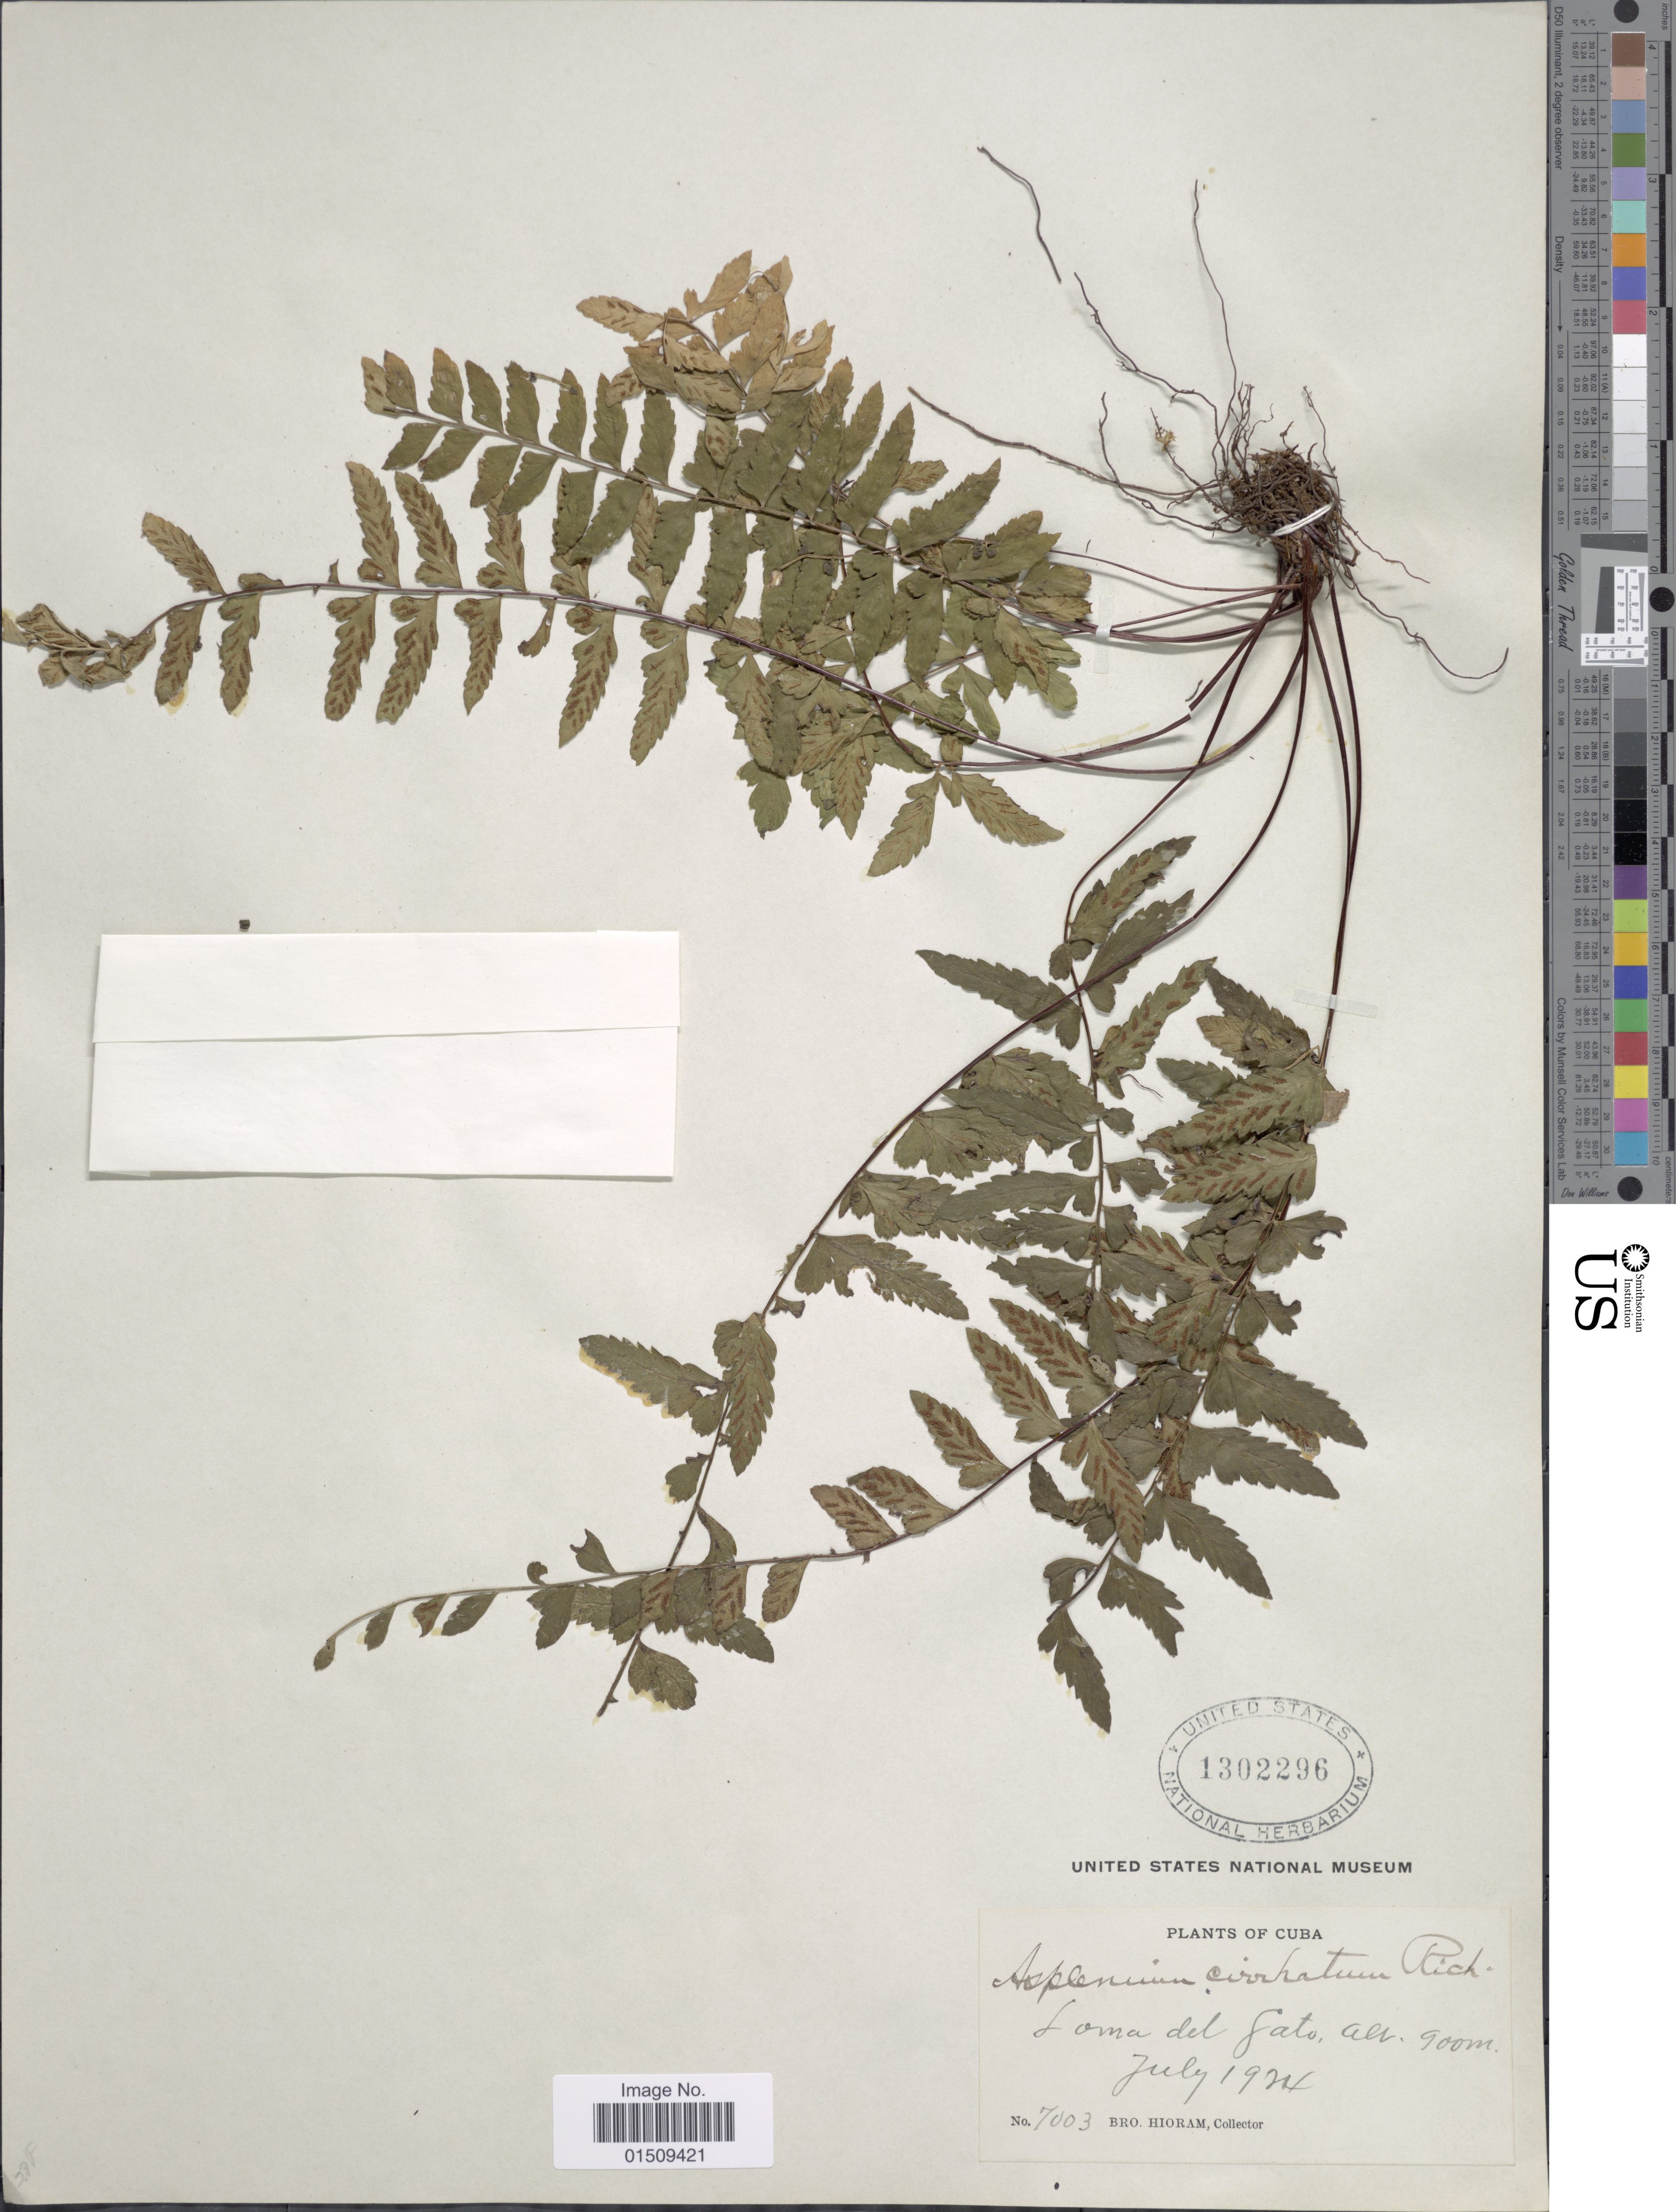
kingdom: Plantae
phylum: Tracheophyta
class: Polypodiopsida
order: Polypodiales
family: Aspleniaceae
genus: Asplenium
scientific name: Asplenium radicans var. radicans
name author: L.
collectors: Bro. Hioram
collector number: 7003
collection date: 1924-07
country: Cuba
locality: Loma del Gato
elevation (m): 900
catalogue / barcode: US 1302296